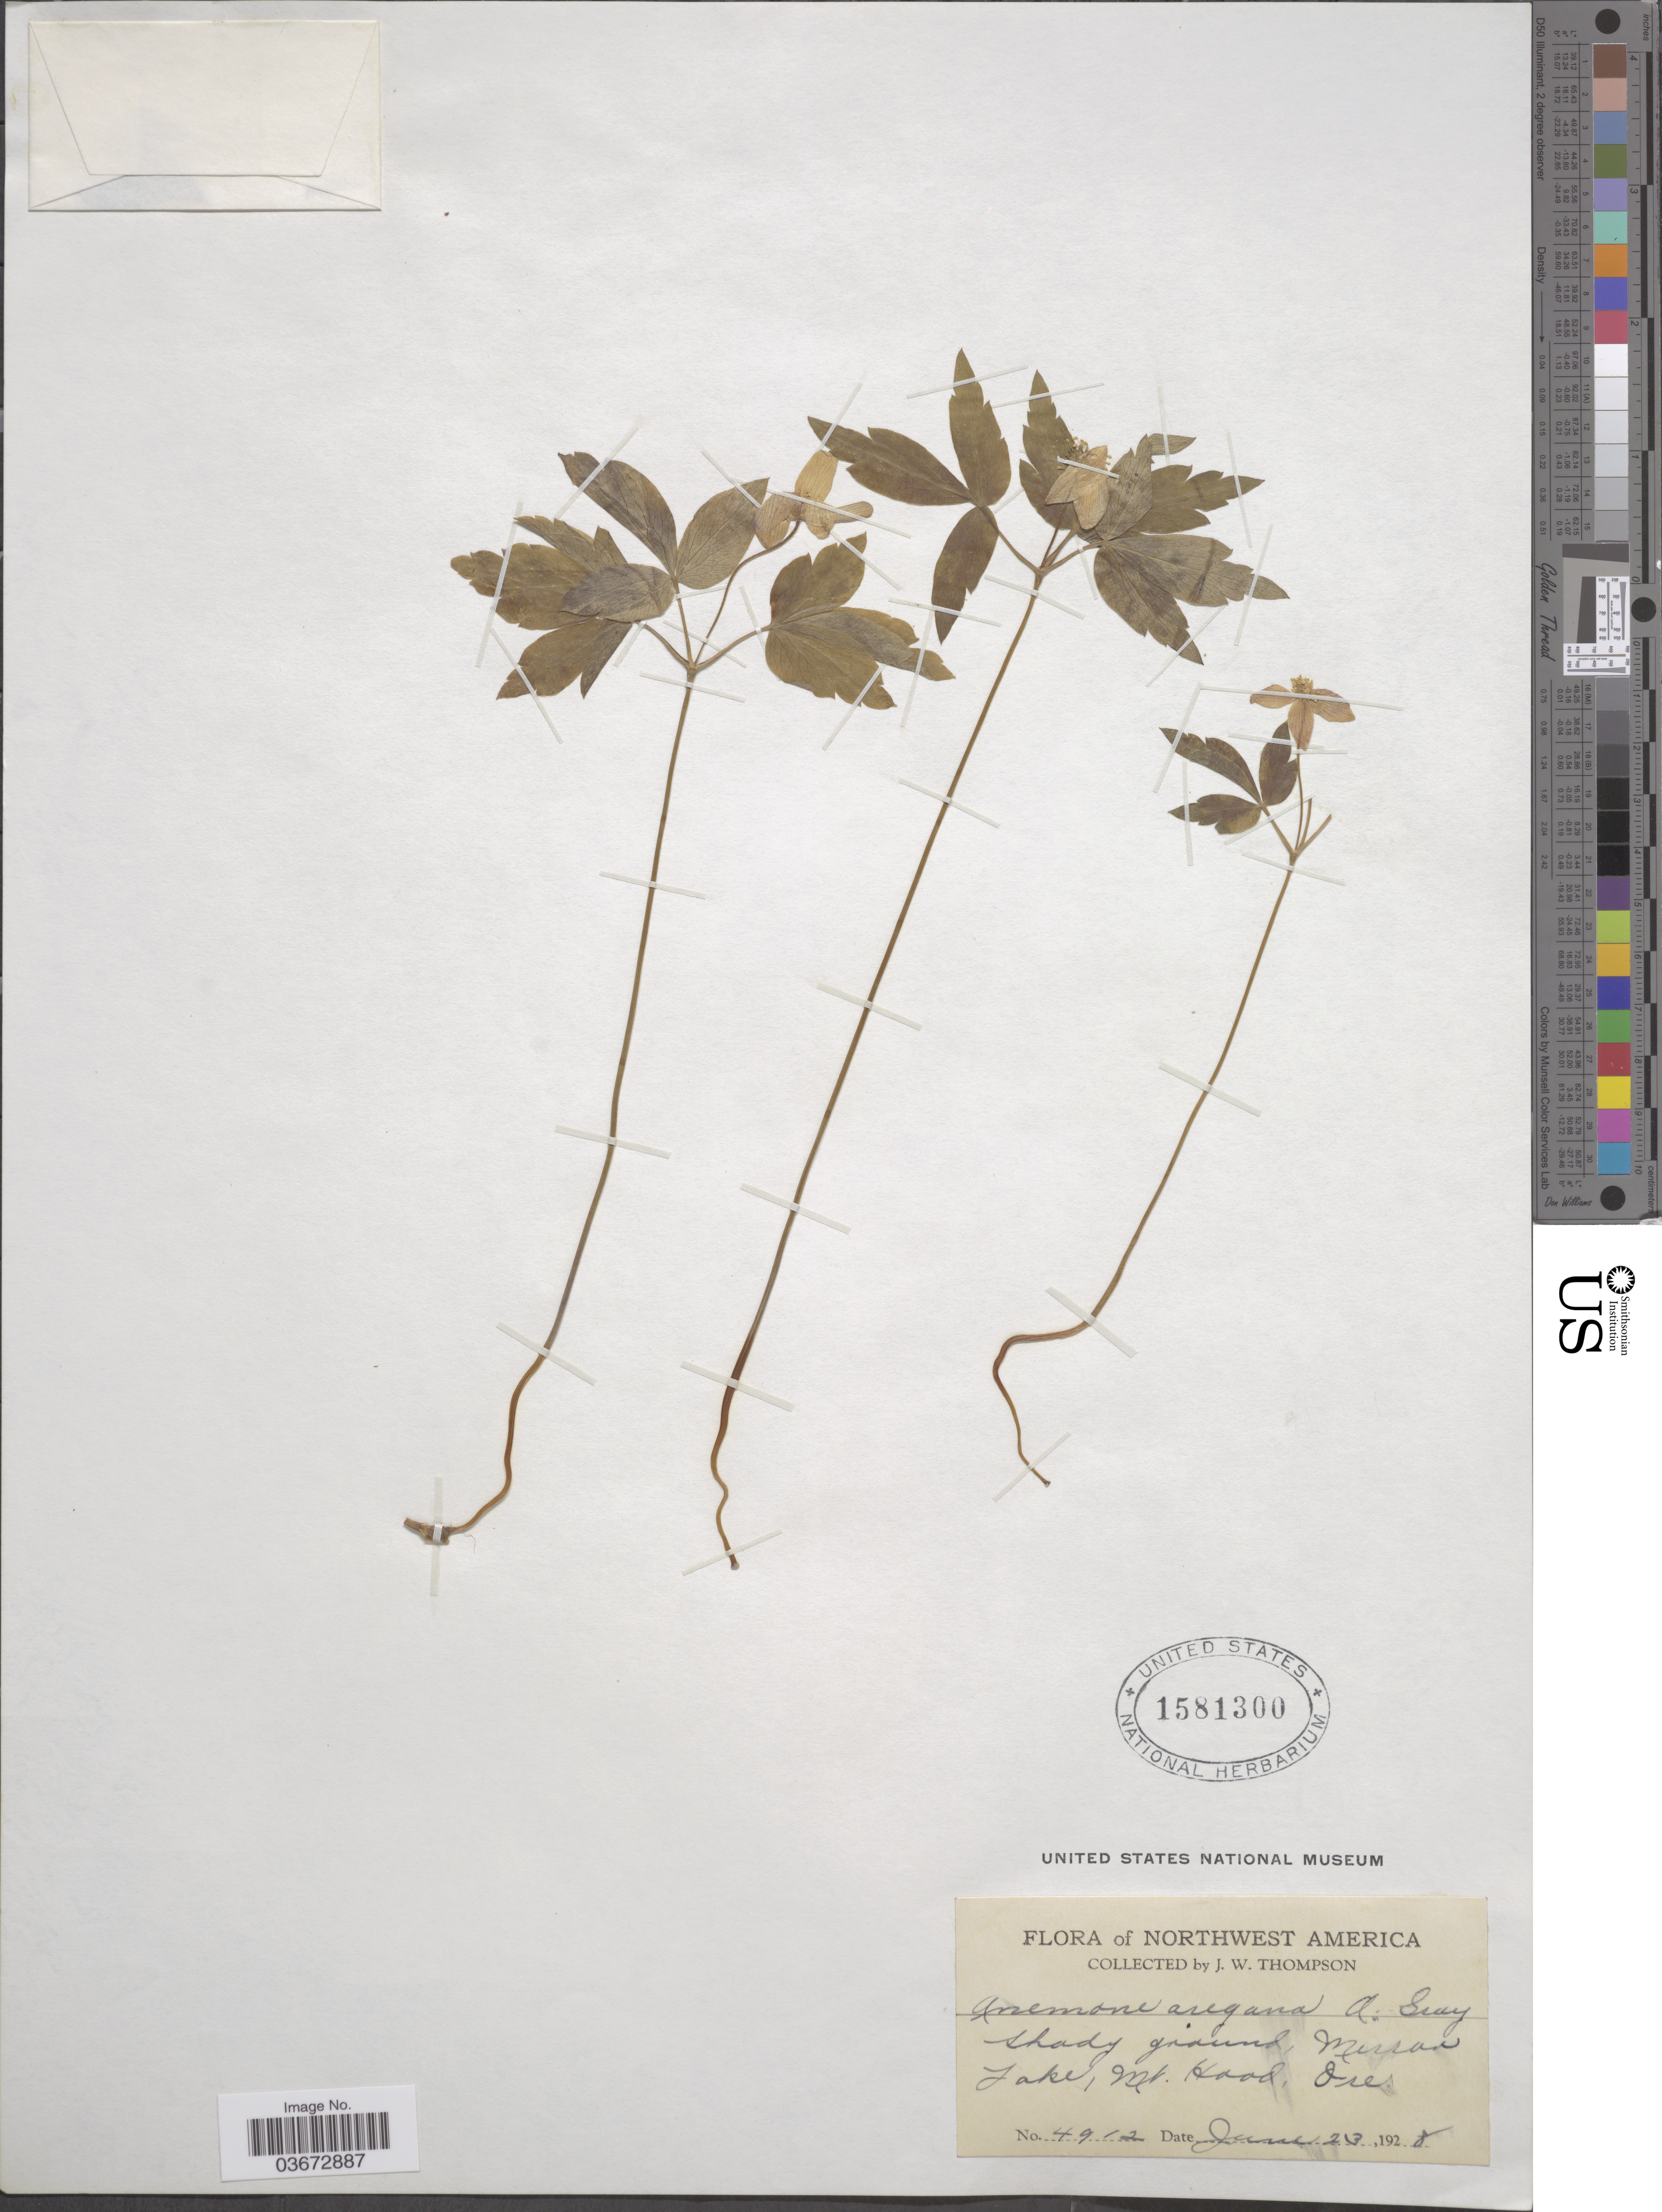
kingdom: Plantae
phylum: Tracheophyta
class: Magnoliopsida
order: Ranunculales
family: Ranunculaceae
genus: Anemone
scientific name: Anemone quinquefolia var. oregana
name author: (A. Gray) B.L. Rob.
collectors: J. Thompson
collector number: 4912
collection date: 1928-06-23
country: United States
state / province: Oregon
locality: Mirror Lake, Mt. Hood.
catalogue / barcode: US 1581300